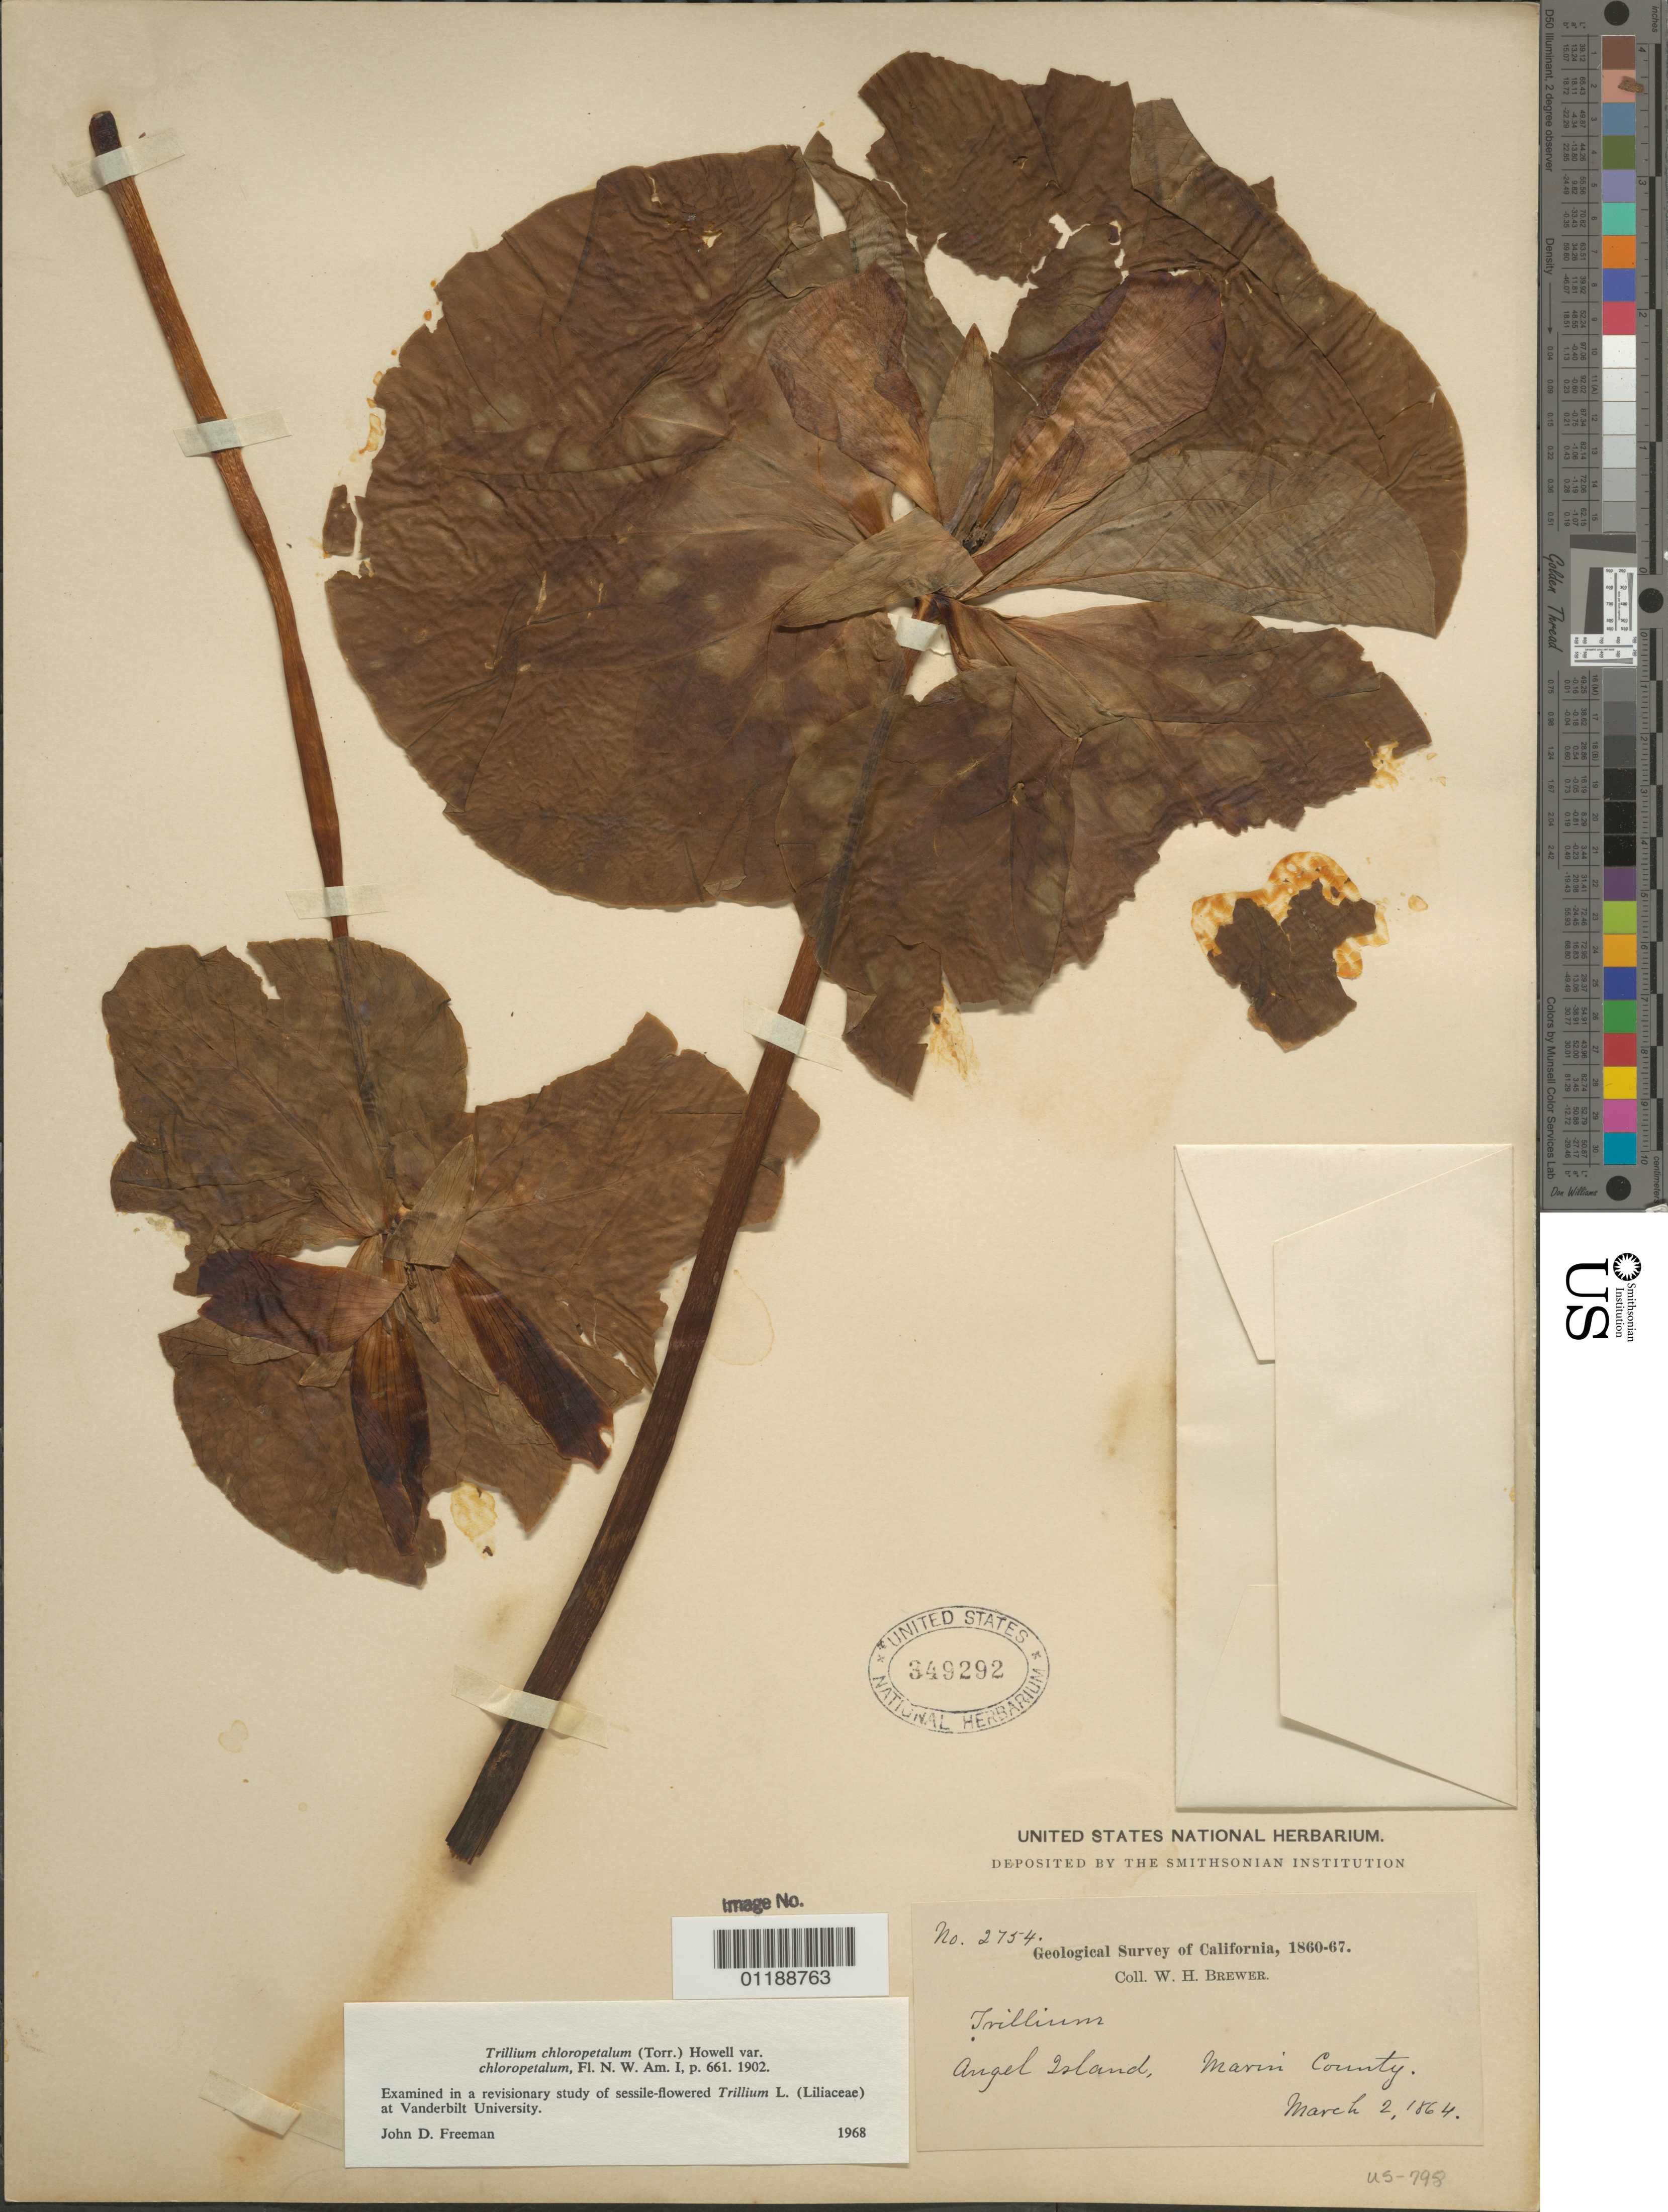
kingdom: Plantae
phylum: Tracheophyta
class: Liliopsida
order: Liliales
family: Melanthiaceae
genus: Trillium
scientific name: Trillium chloropetalum var. chloropetalum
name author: (Torr.) Howell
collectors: W. H. Brewer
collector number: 2754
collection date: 1862-03-02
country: United States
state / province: California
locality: Angel Island.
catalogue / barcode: US 349292